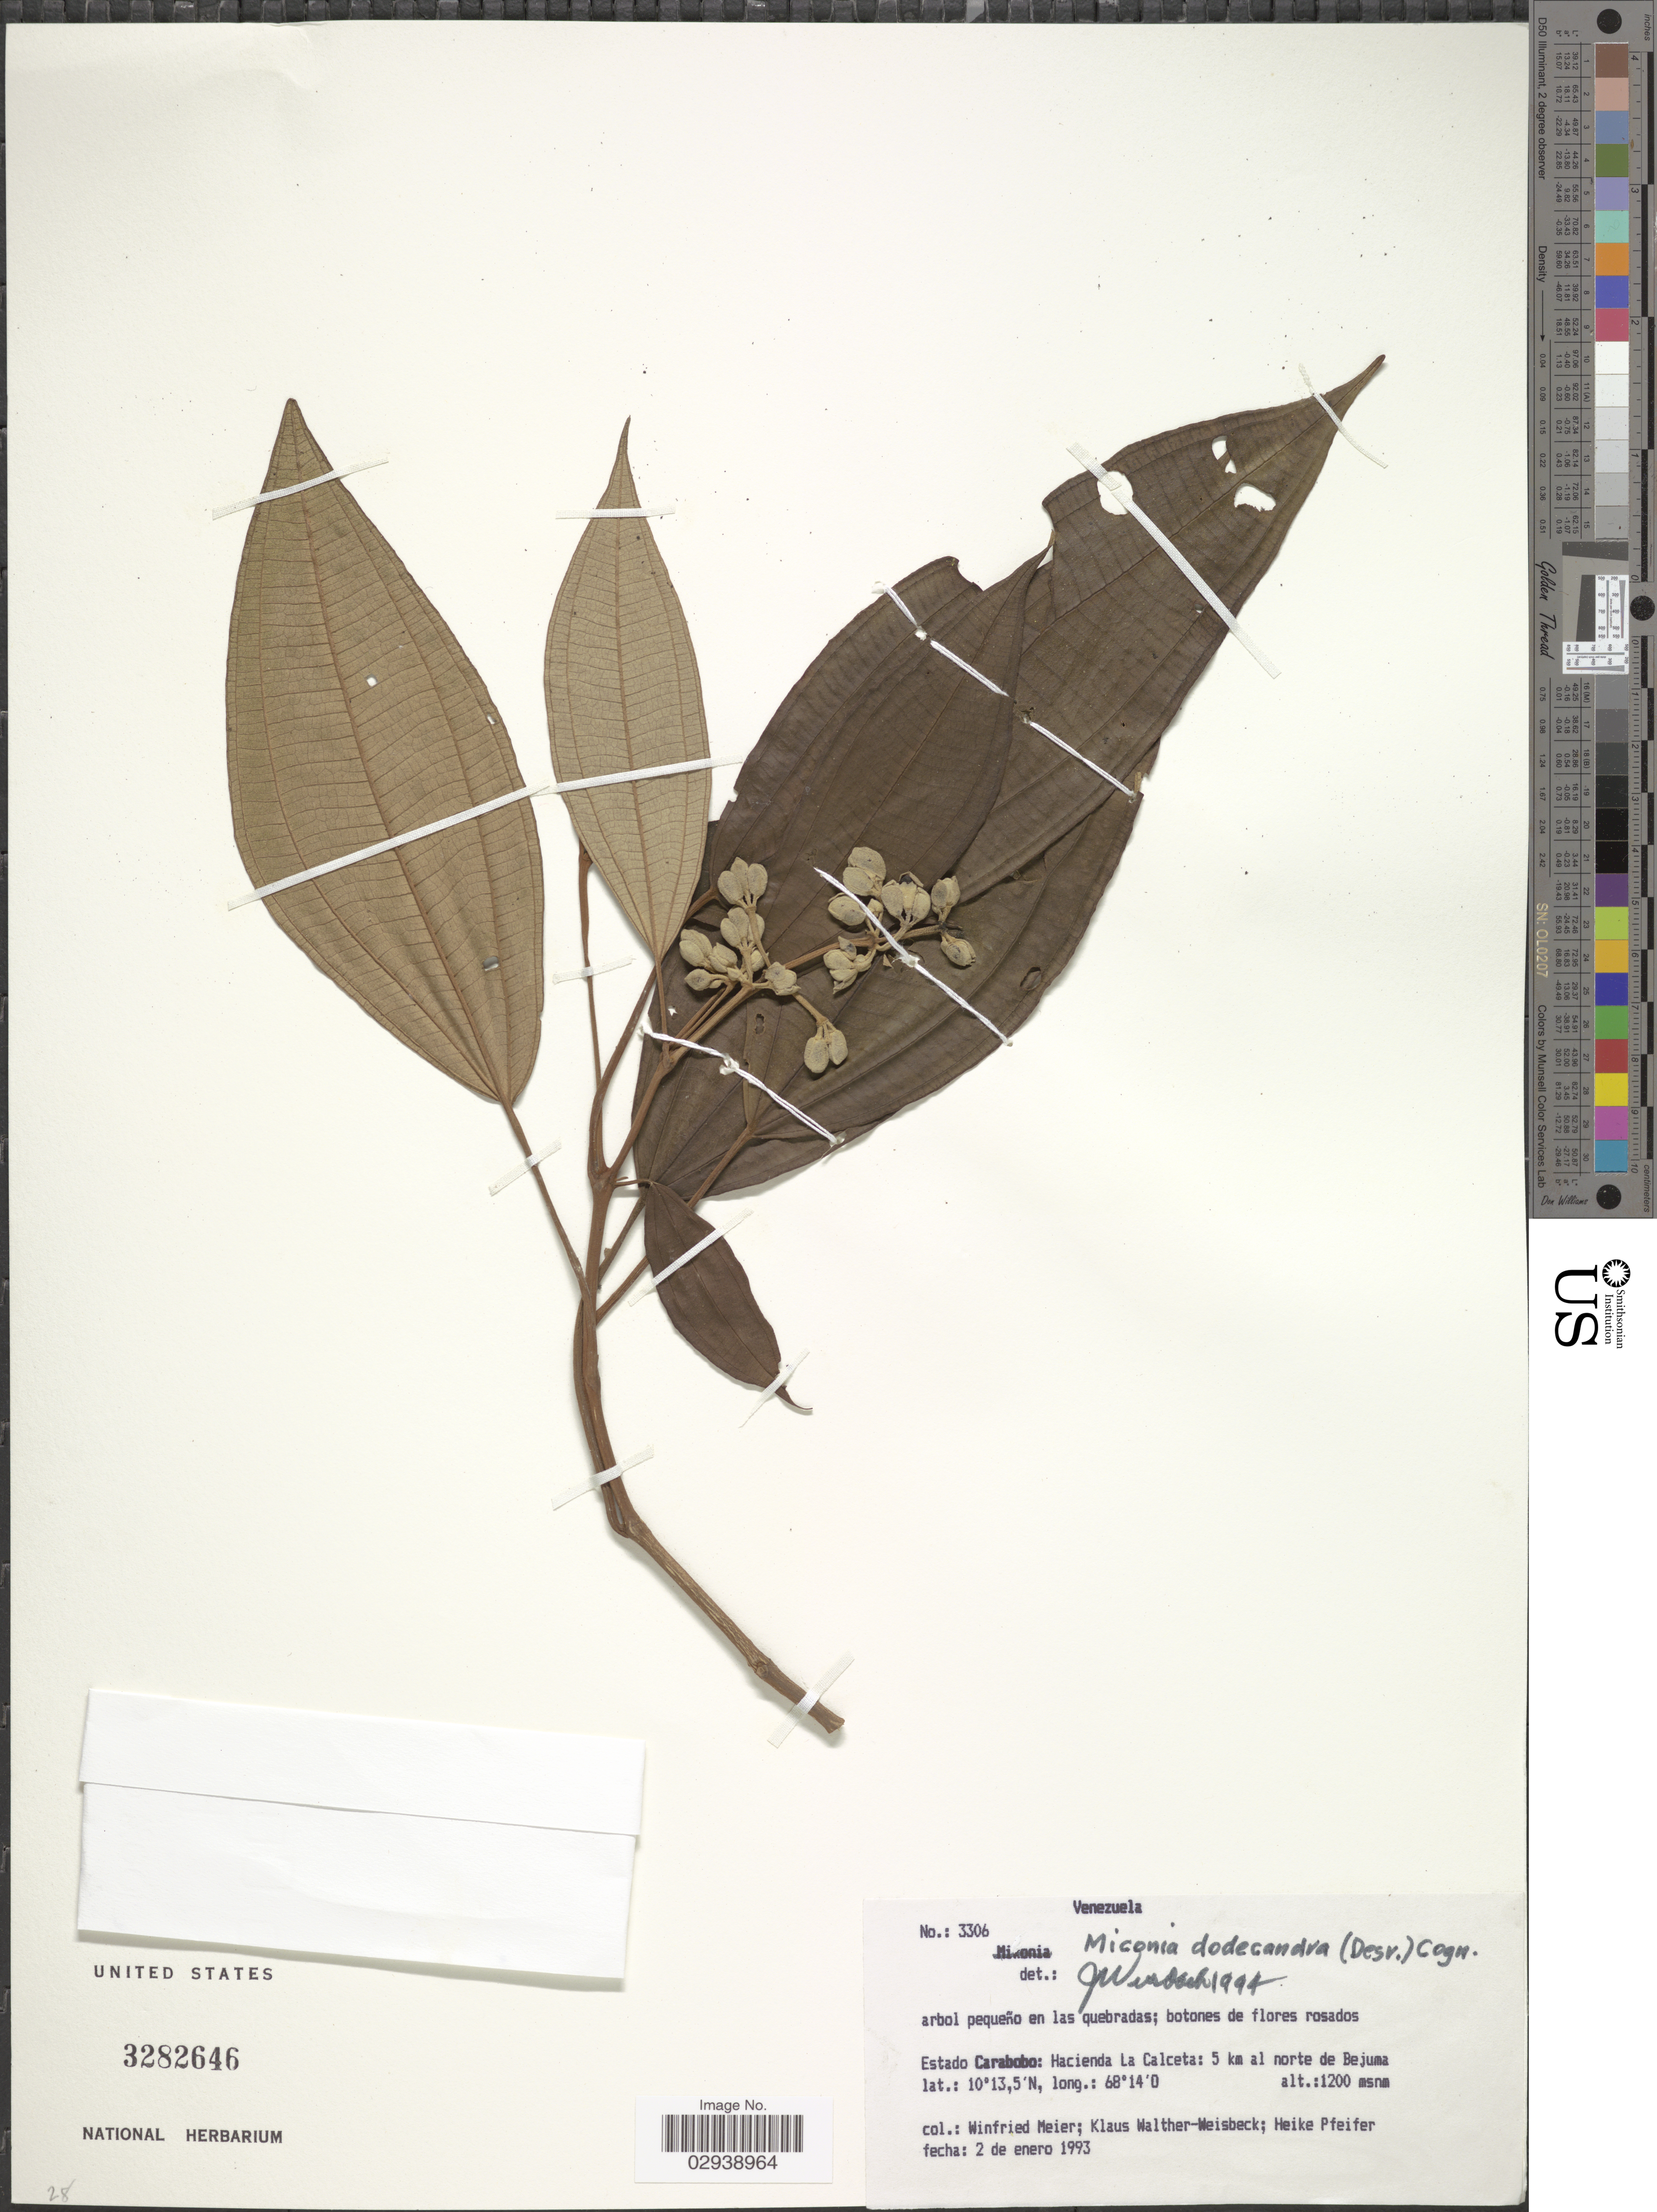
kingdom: Plantae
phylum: Tracheophyta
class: Magnoliopsida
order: Myrtales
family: Melastomataceae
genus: Miconia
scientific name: Miconia dodecandra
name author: Cogn.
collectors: W. Meier, K. Walter-Weisbeck & H. Pfeifer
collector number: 3306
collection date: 1993-01-02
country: Venezuela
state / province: Carabobo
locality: Hacienda La Calceta: 5 km al norte de Bejuma.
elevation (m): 1200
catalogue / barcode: US 3282646